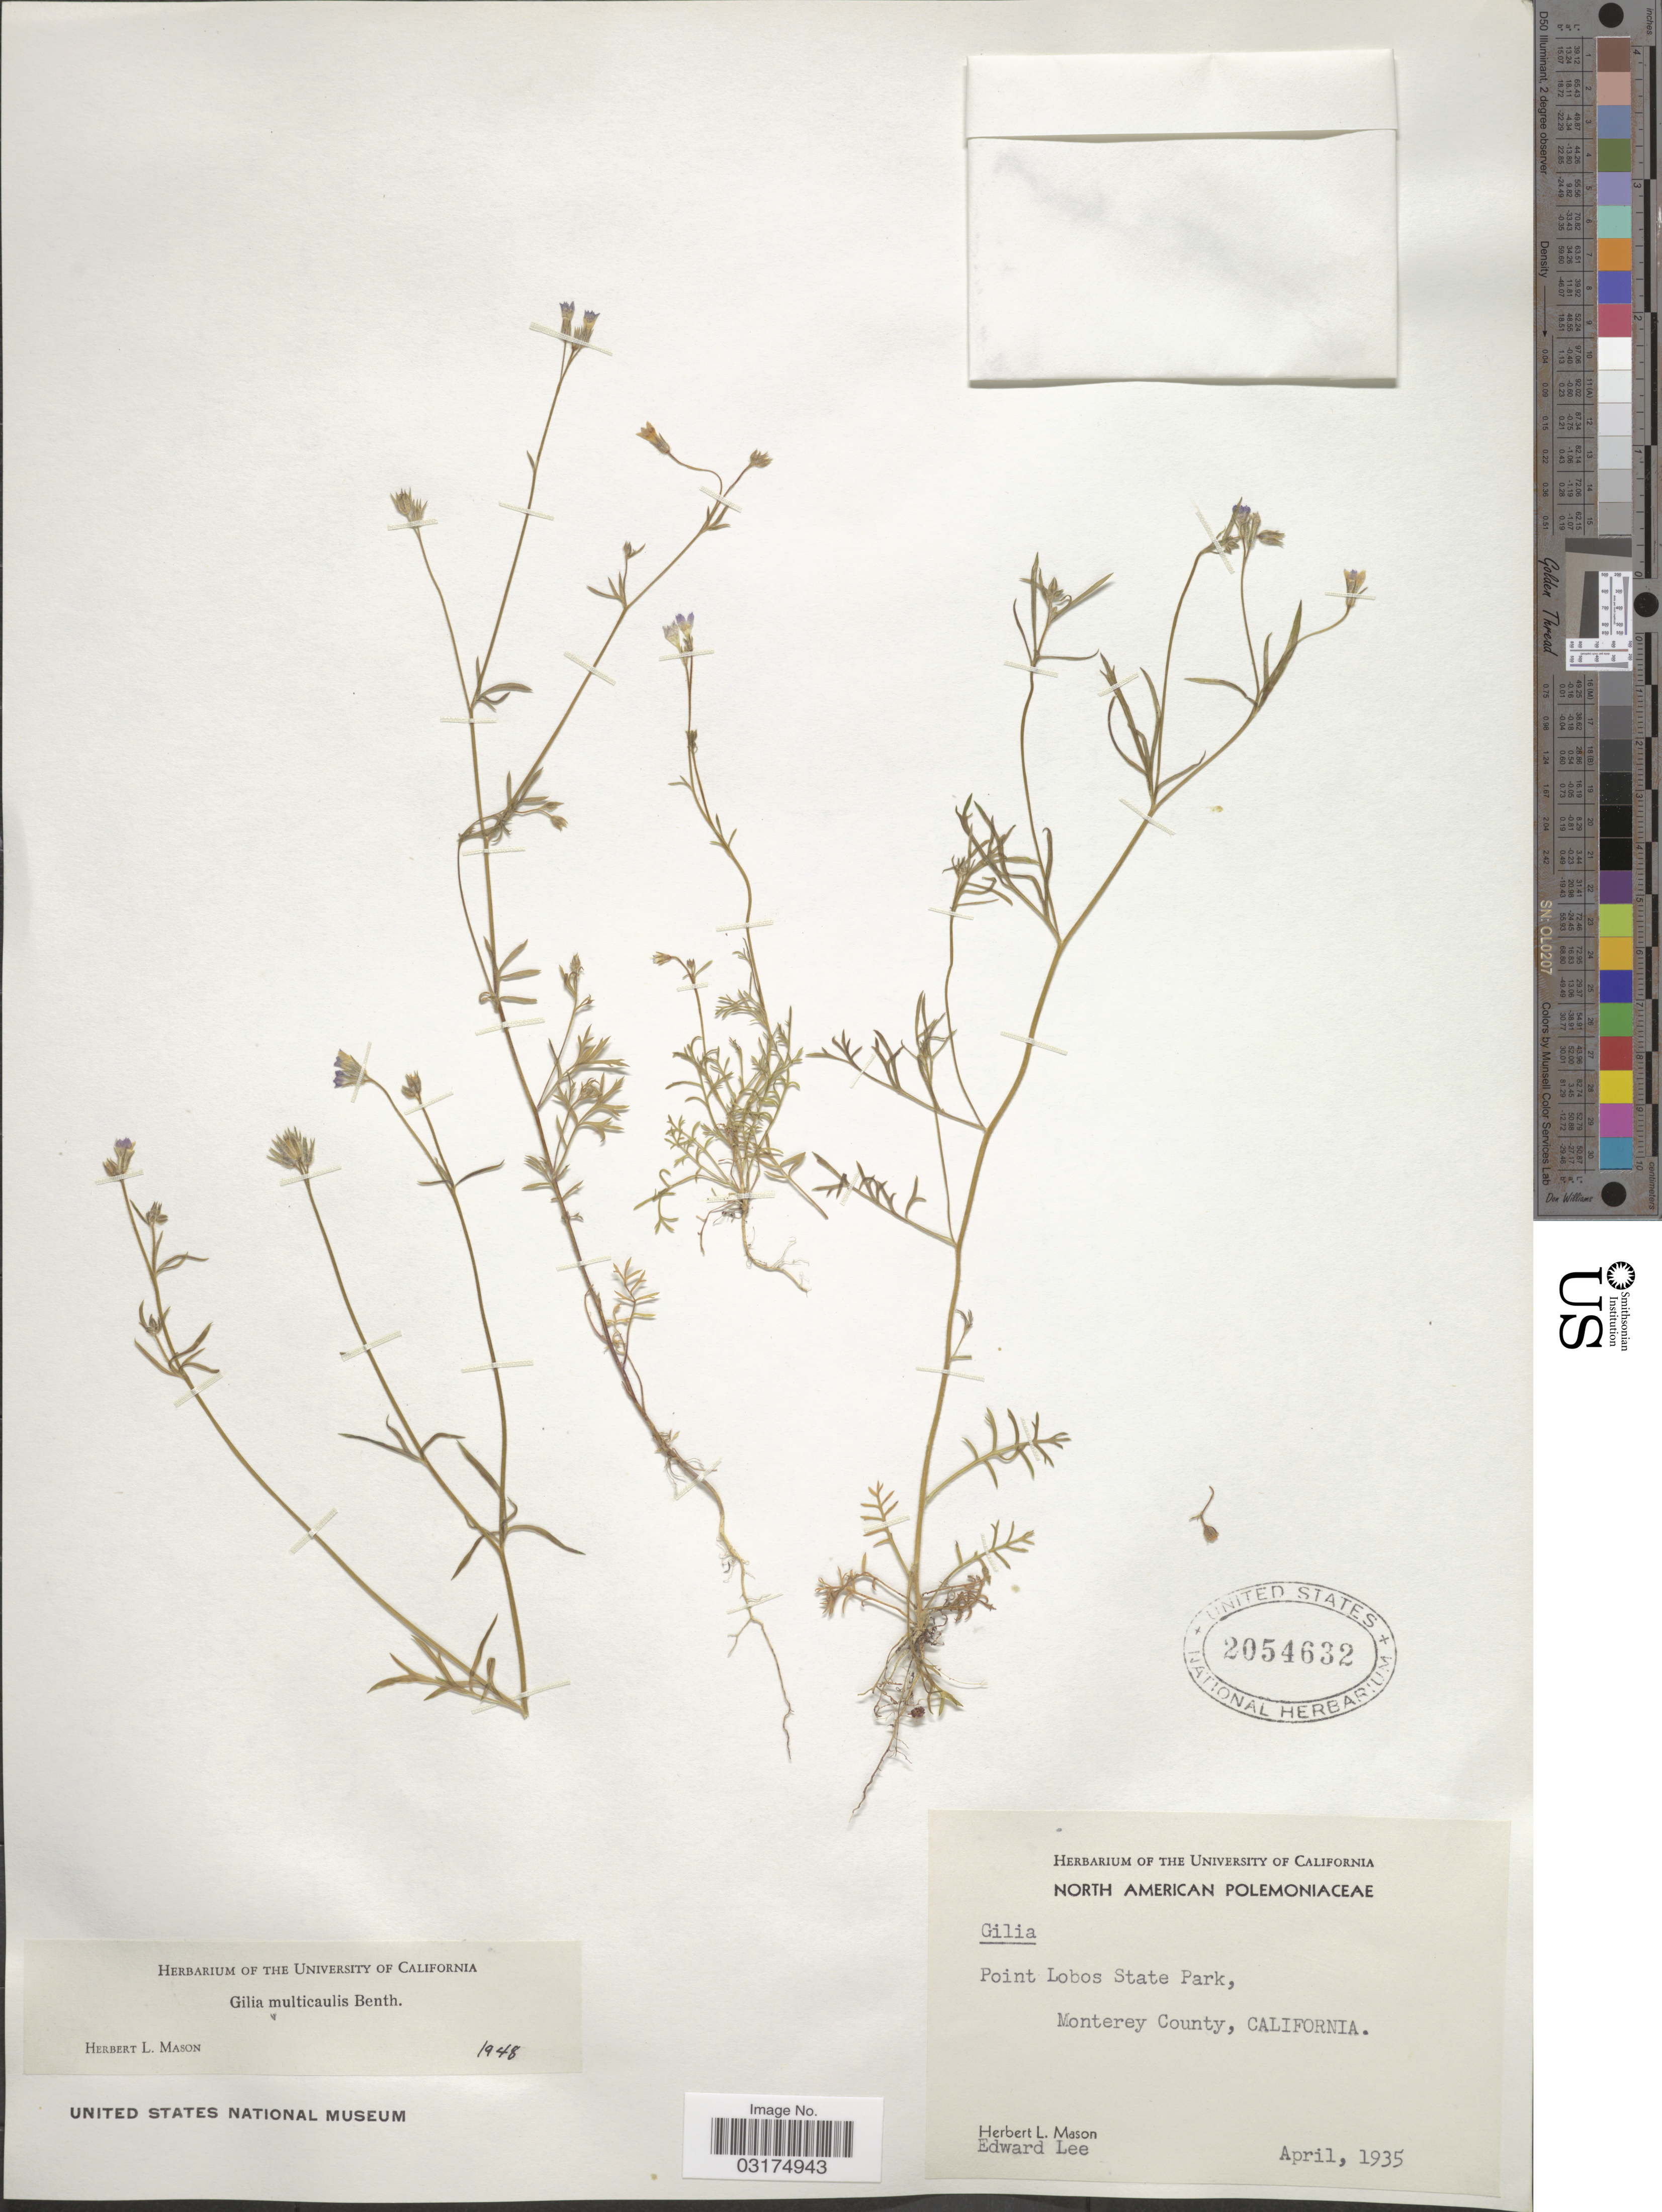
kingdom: Plantae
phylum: Tracheophyta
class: Magnoliopsida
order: Ericales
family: Polemoniaceae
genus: Gilia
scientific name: Gilia achilleifolia subsp. multicaulis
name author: (Benth.) V.E. Grant & A.D. Grant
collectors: H. L. Mason & E. Lee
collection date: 1935-04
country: United States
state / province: California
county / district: Monterey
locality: Monterey County.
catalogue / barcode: US 2054632